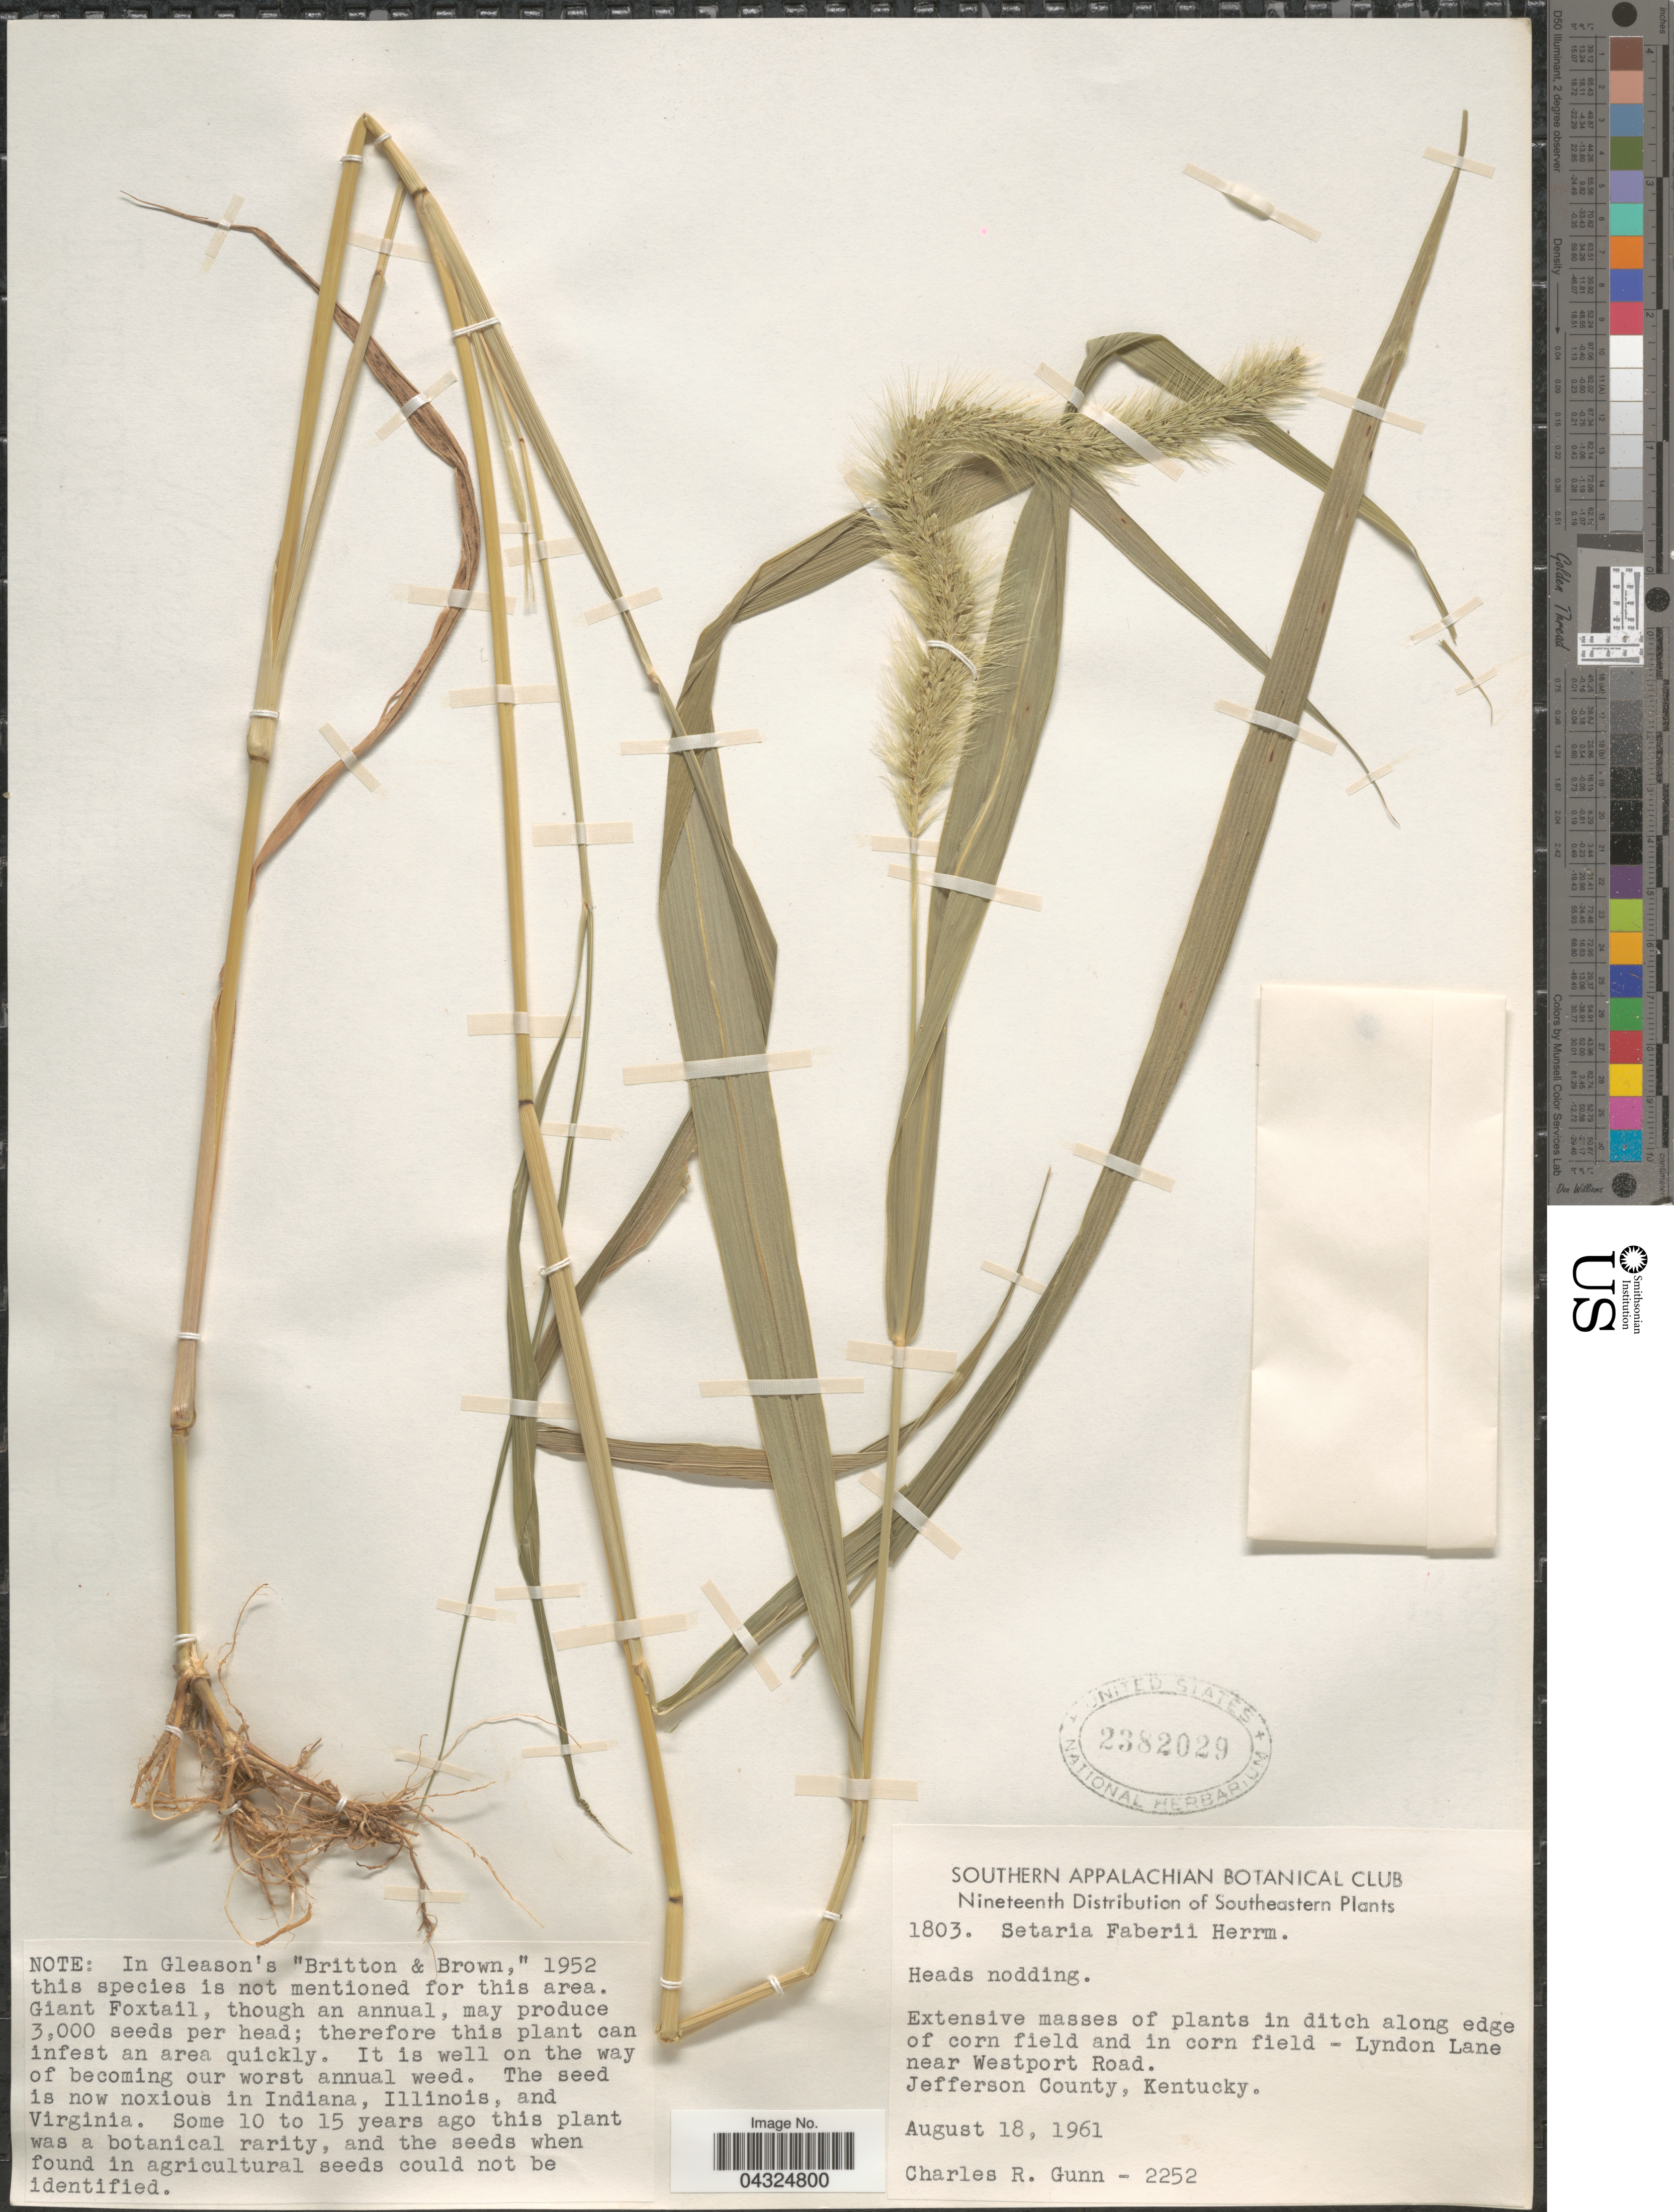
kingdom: Plantae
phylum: Tracheophyta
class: Liliopsida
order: Poales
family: Poaceae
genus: Setaria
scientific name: Setaria faberi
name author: R.A.W. Herrm.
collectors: C. R. Gunn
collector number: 2252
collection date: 1961-08-18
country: United States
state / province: Kentucky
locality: Extensive masses of plants in ditch along edge of corn field and in corn field-Lyndon Lane near Westport Road. Jefferson County.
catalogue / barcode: US 2382029